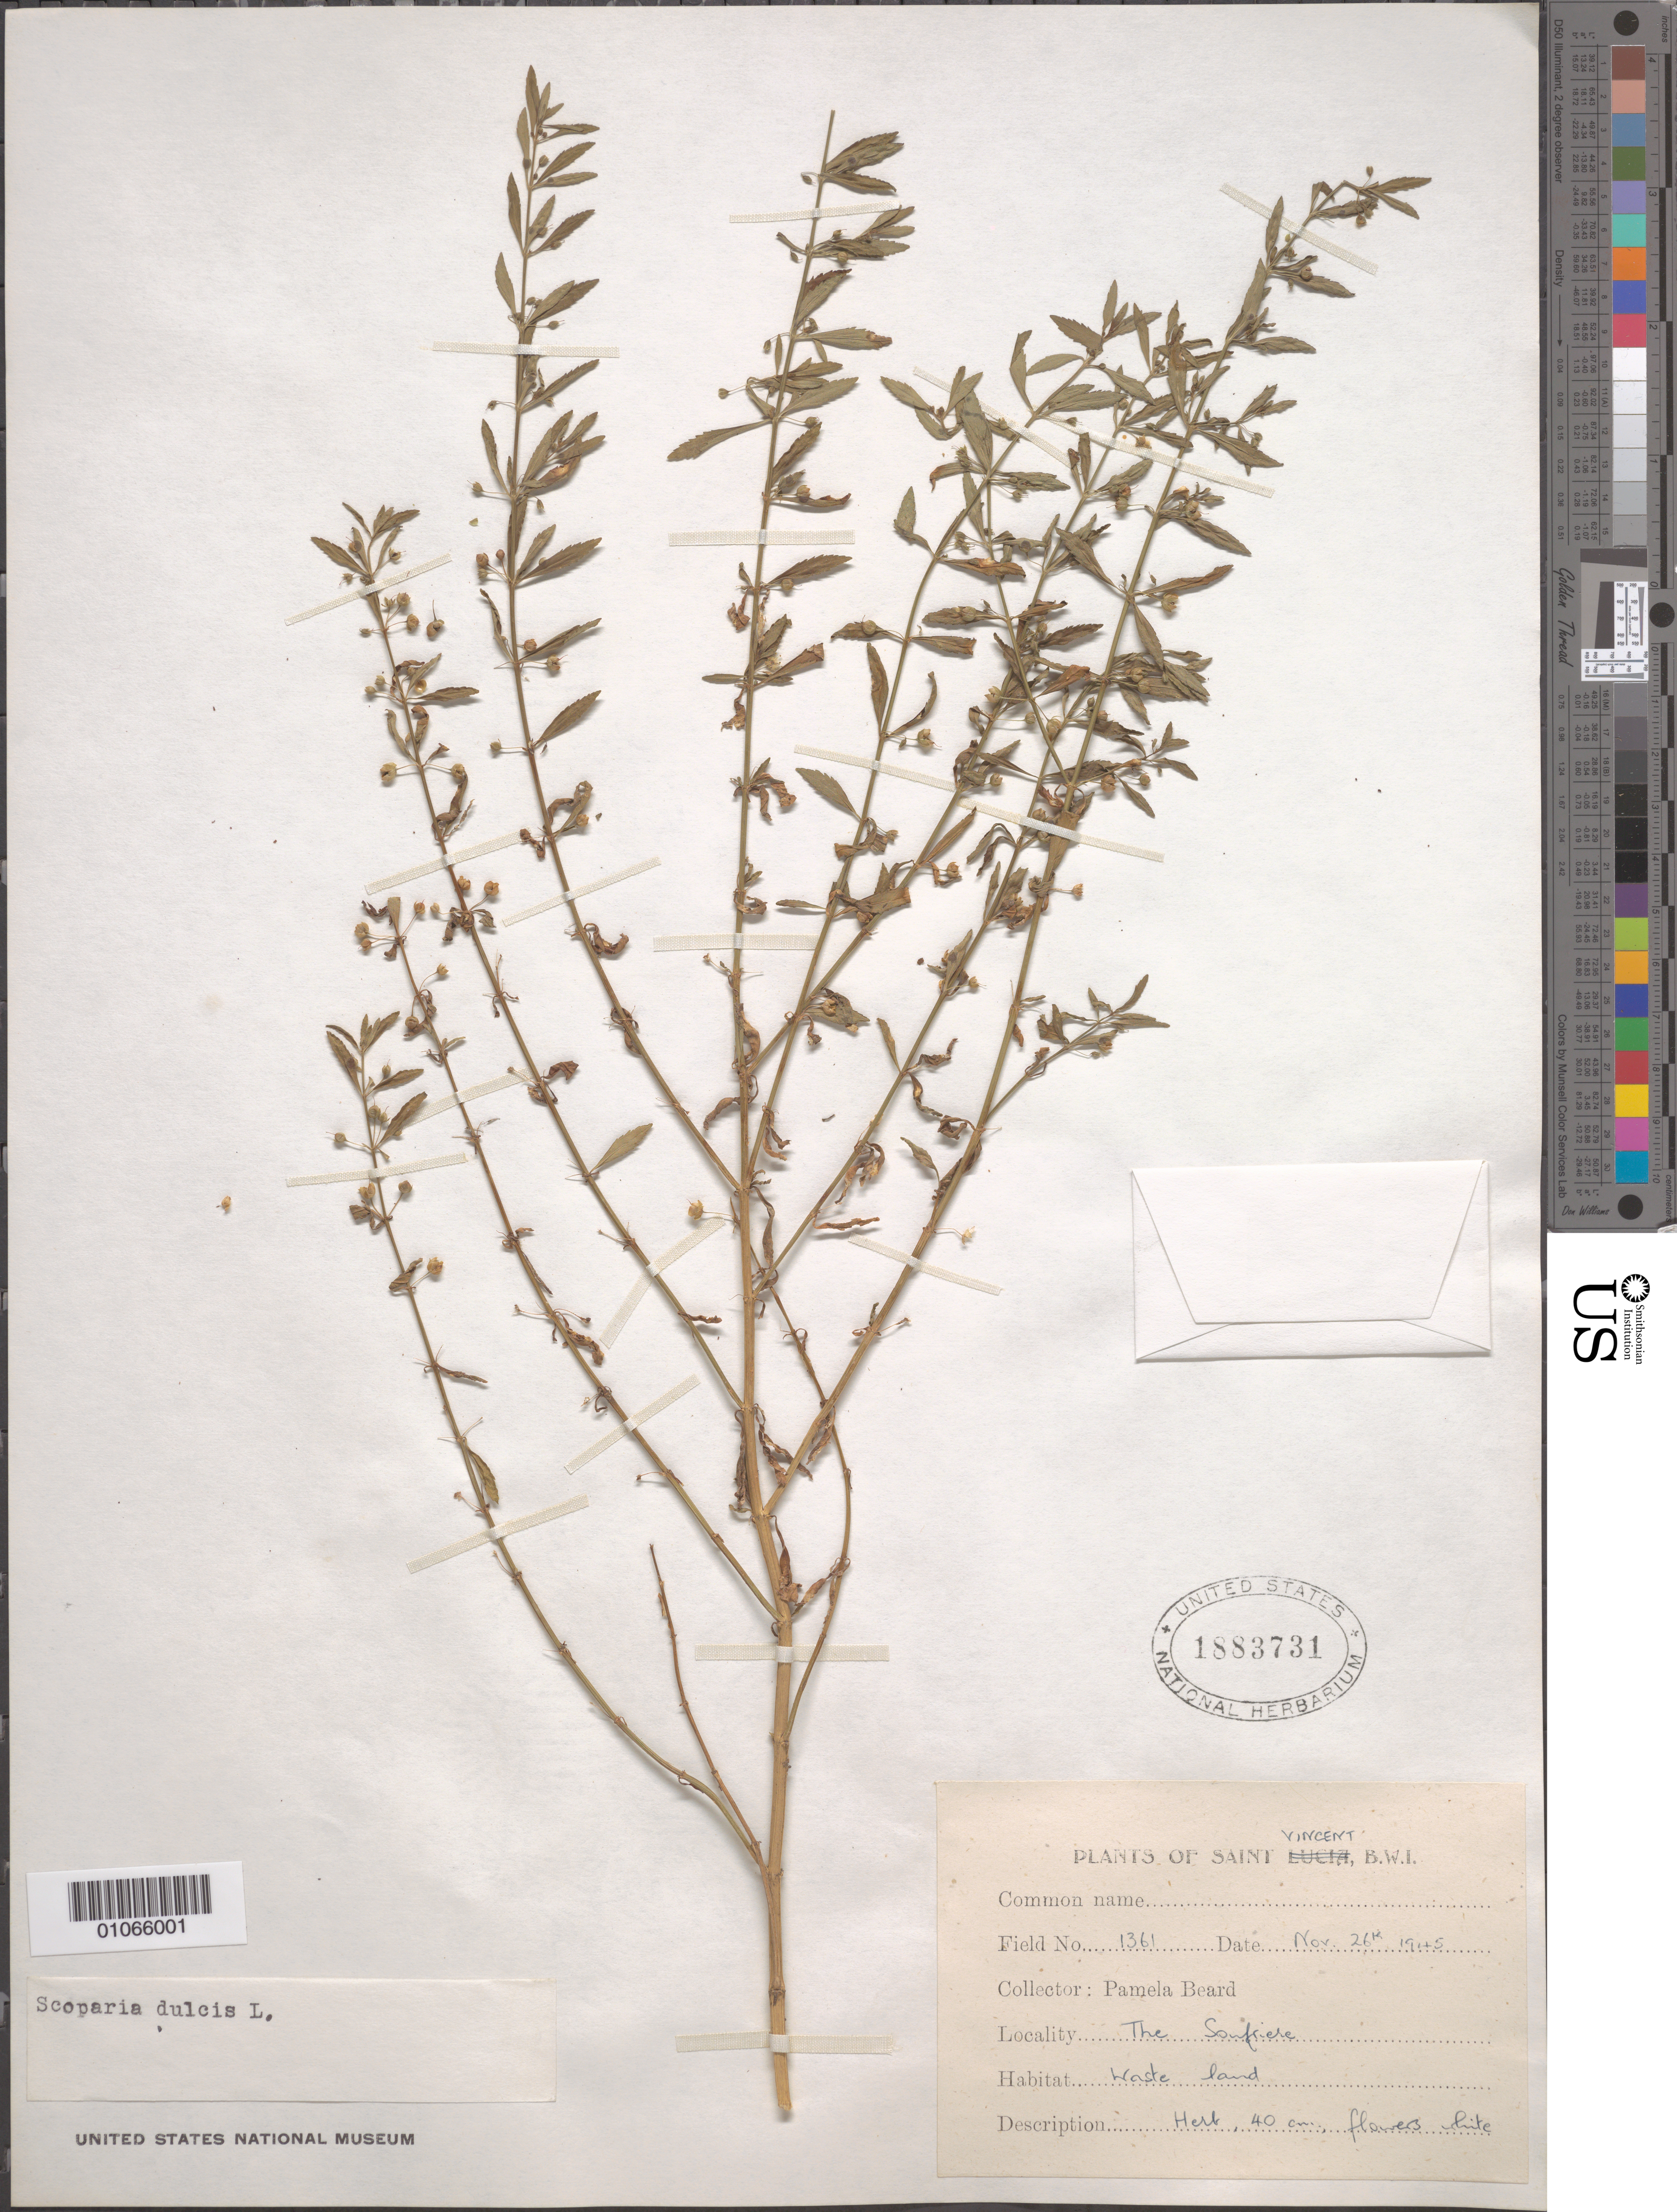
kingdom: Plantae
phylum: Tracheophyta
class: Magnoliopsida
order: Lamiales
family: Plantaginaceae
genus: Scoparia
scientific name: Scoparia dulcis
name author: L.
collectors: P. Beard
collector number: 1361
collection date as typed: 26 Nov 1945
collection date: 1945-11-26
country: St. Vincent - Grenadines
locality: The Soufriere, waste land.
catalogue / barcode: US 1883731